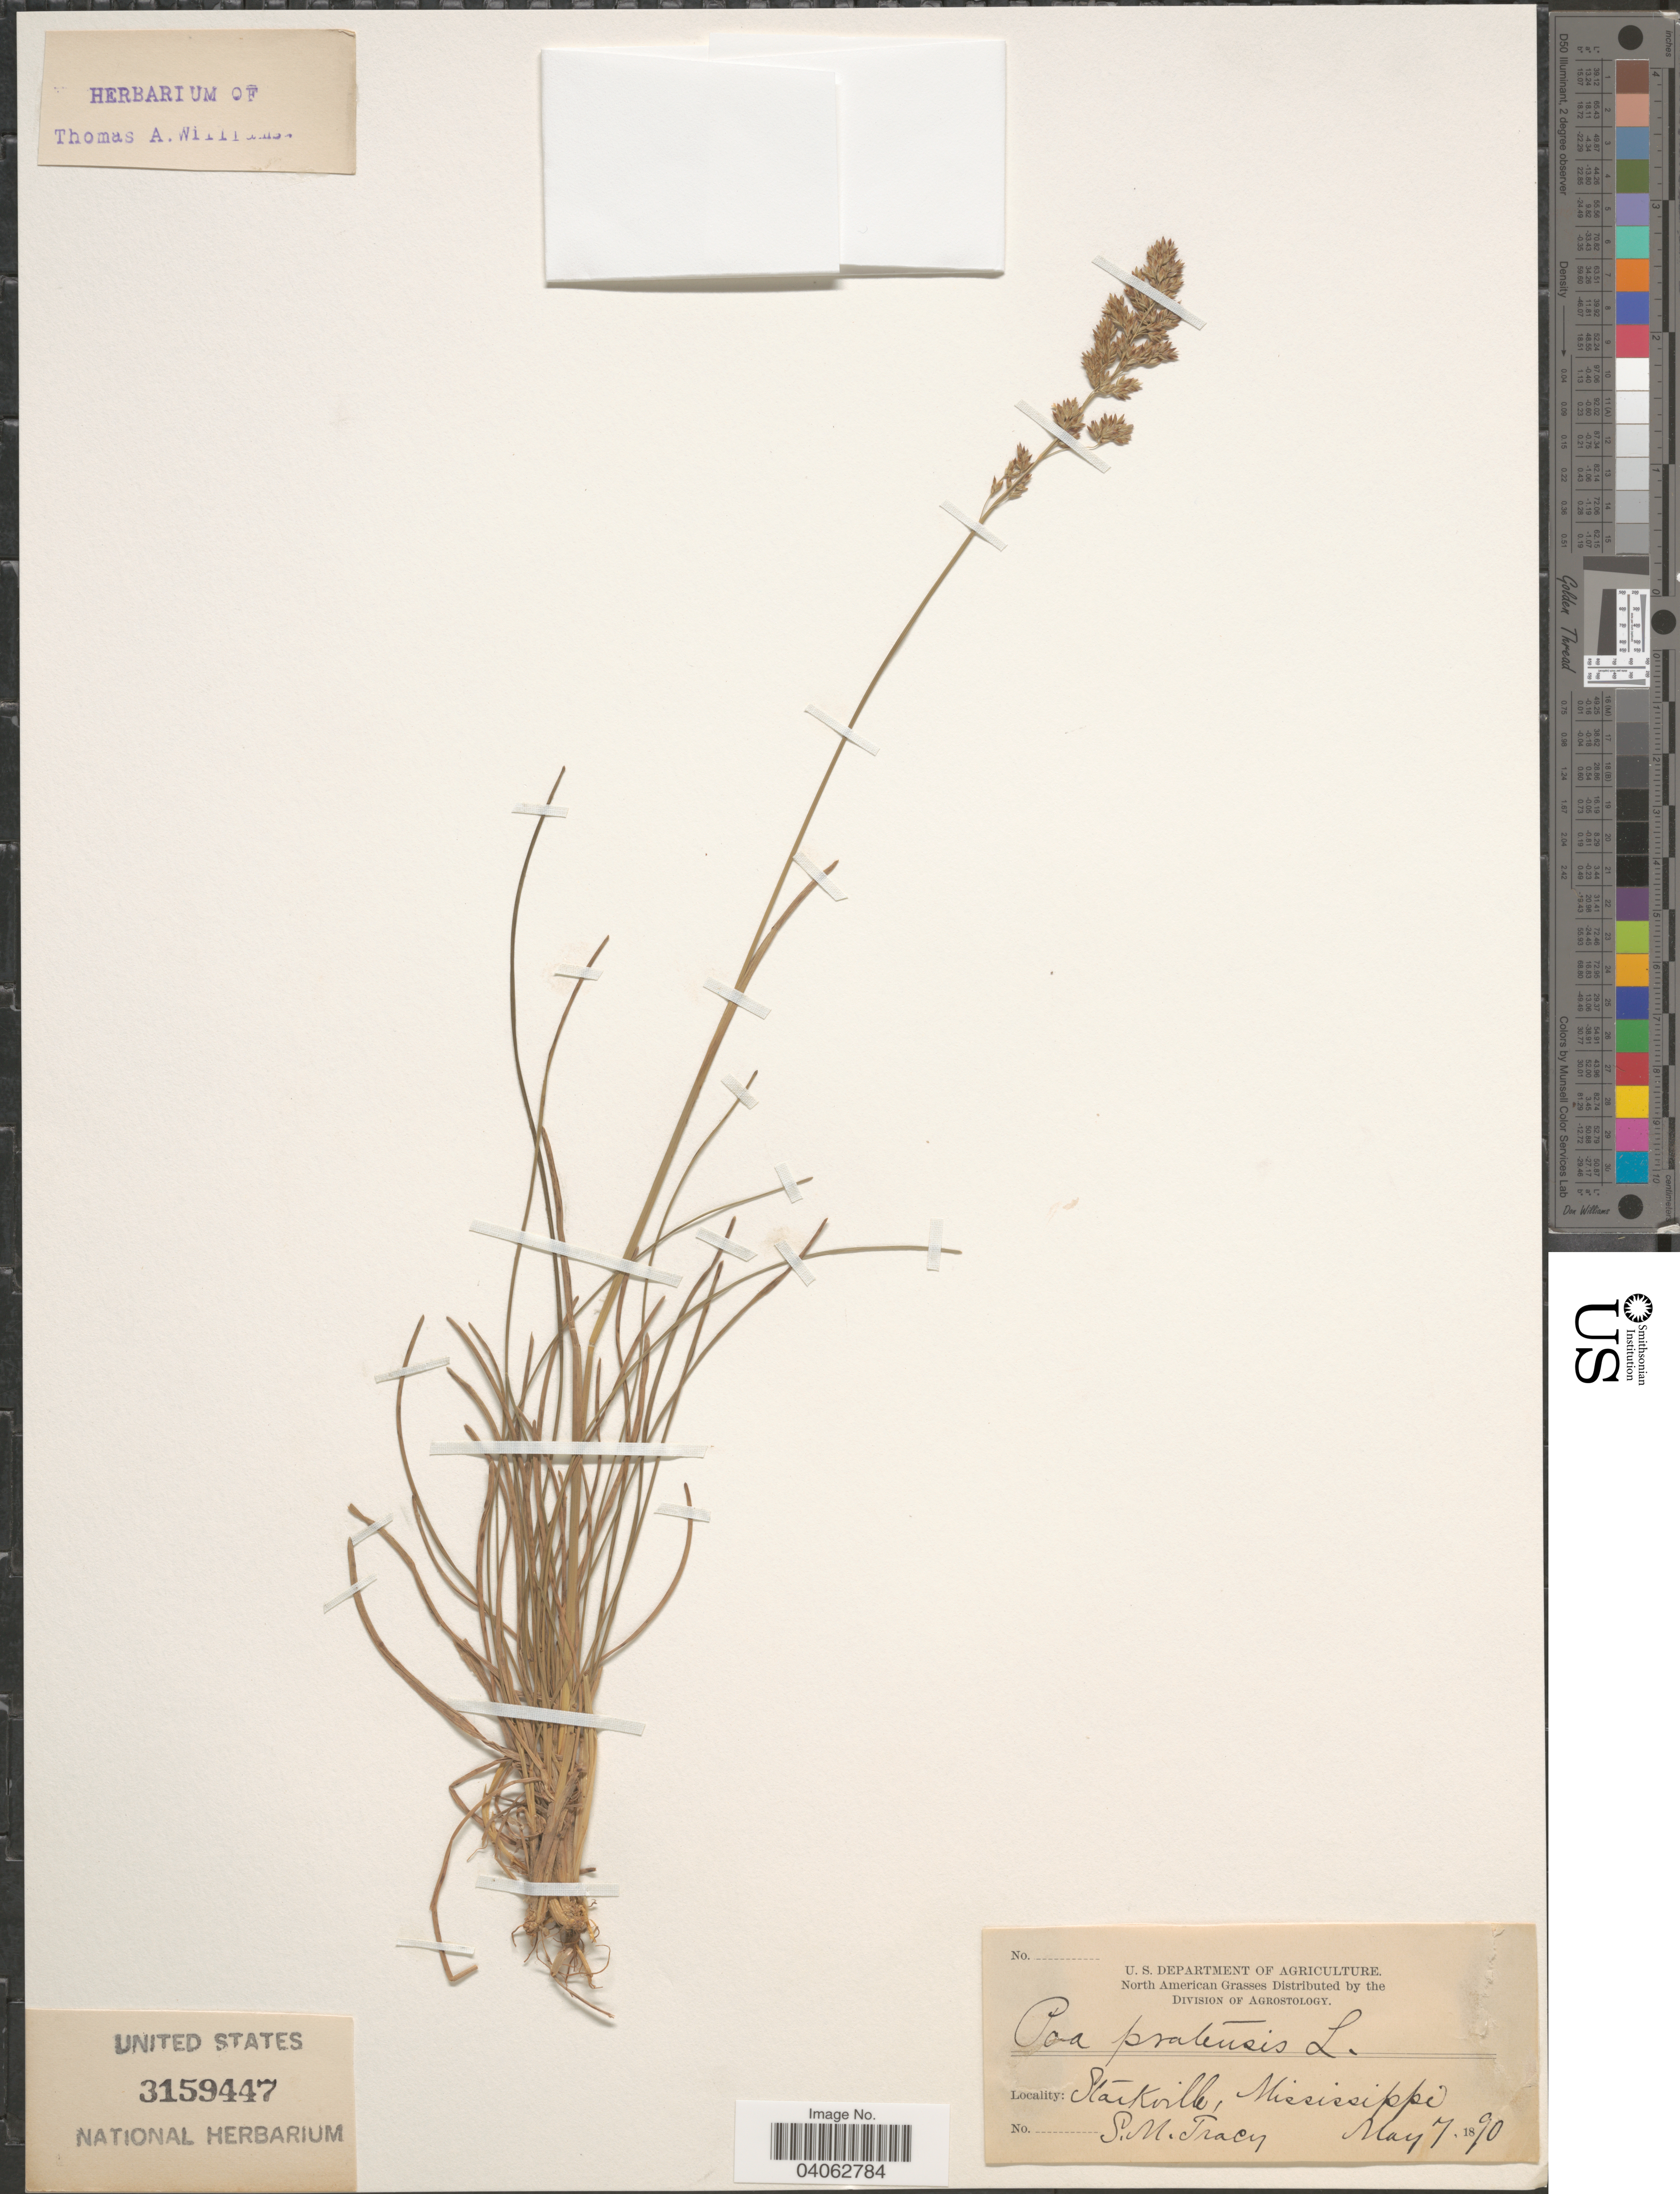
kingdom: Plantae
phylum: Tracheophyta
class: Liliopsida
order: Poales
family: Poaceae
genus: Poa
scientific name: Poa pratensis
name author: L.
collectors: S. M. Tracy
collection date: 1890-05-07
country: United States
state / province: Mississippi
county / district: Oktibbeha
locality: Starkville.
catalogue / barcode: US 3159447